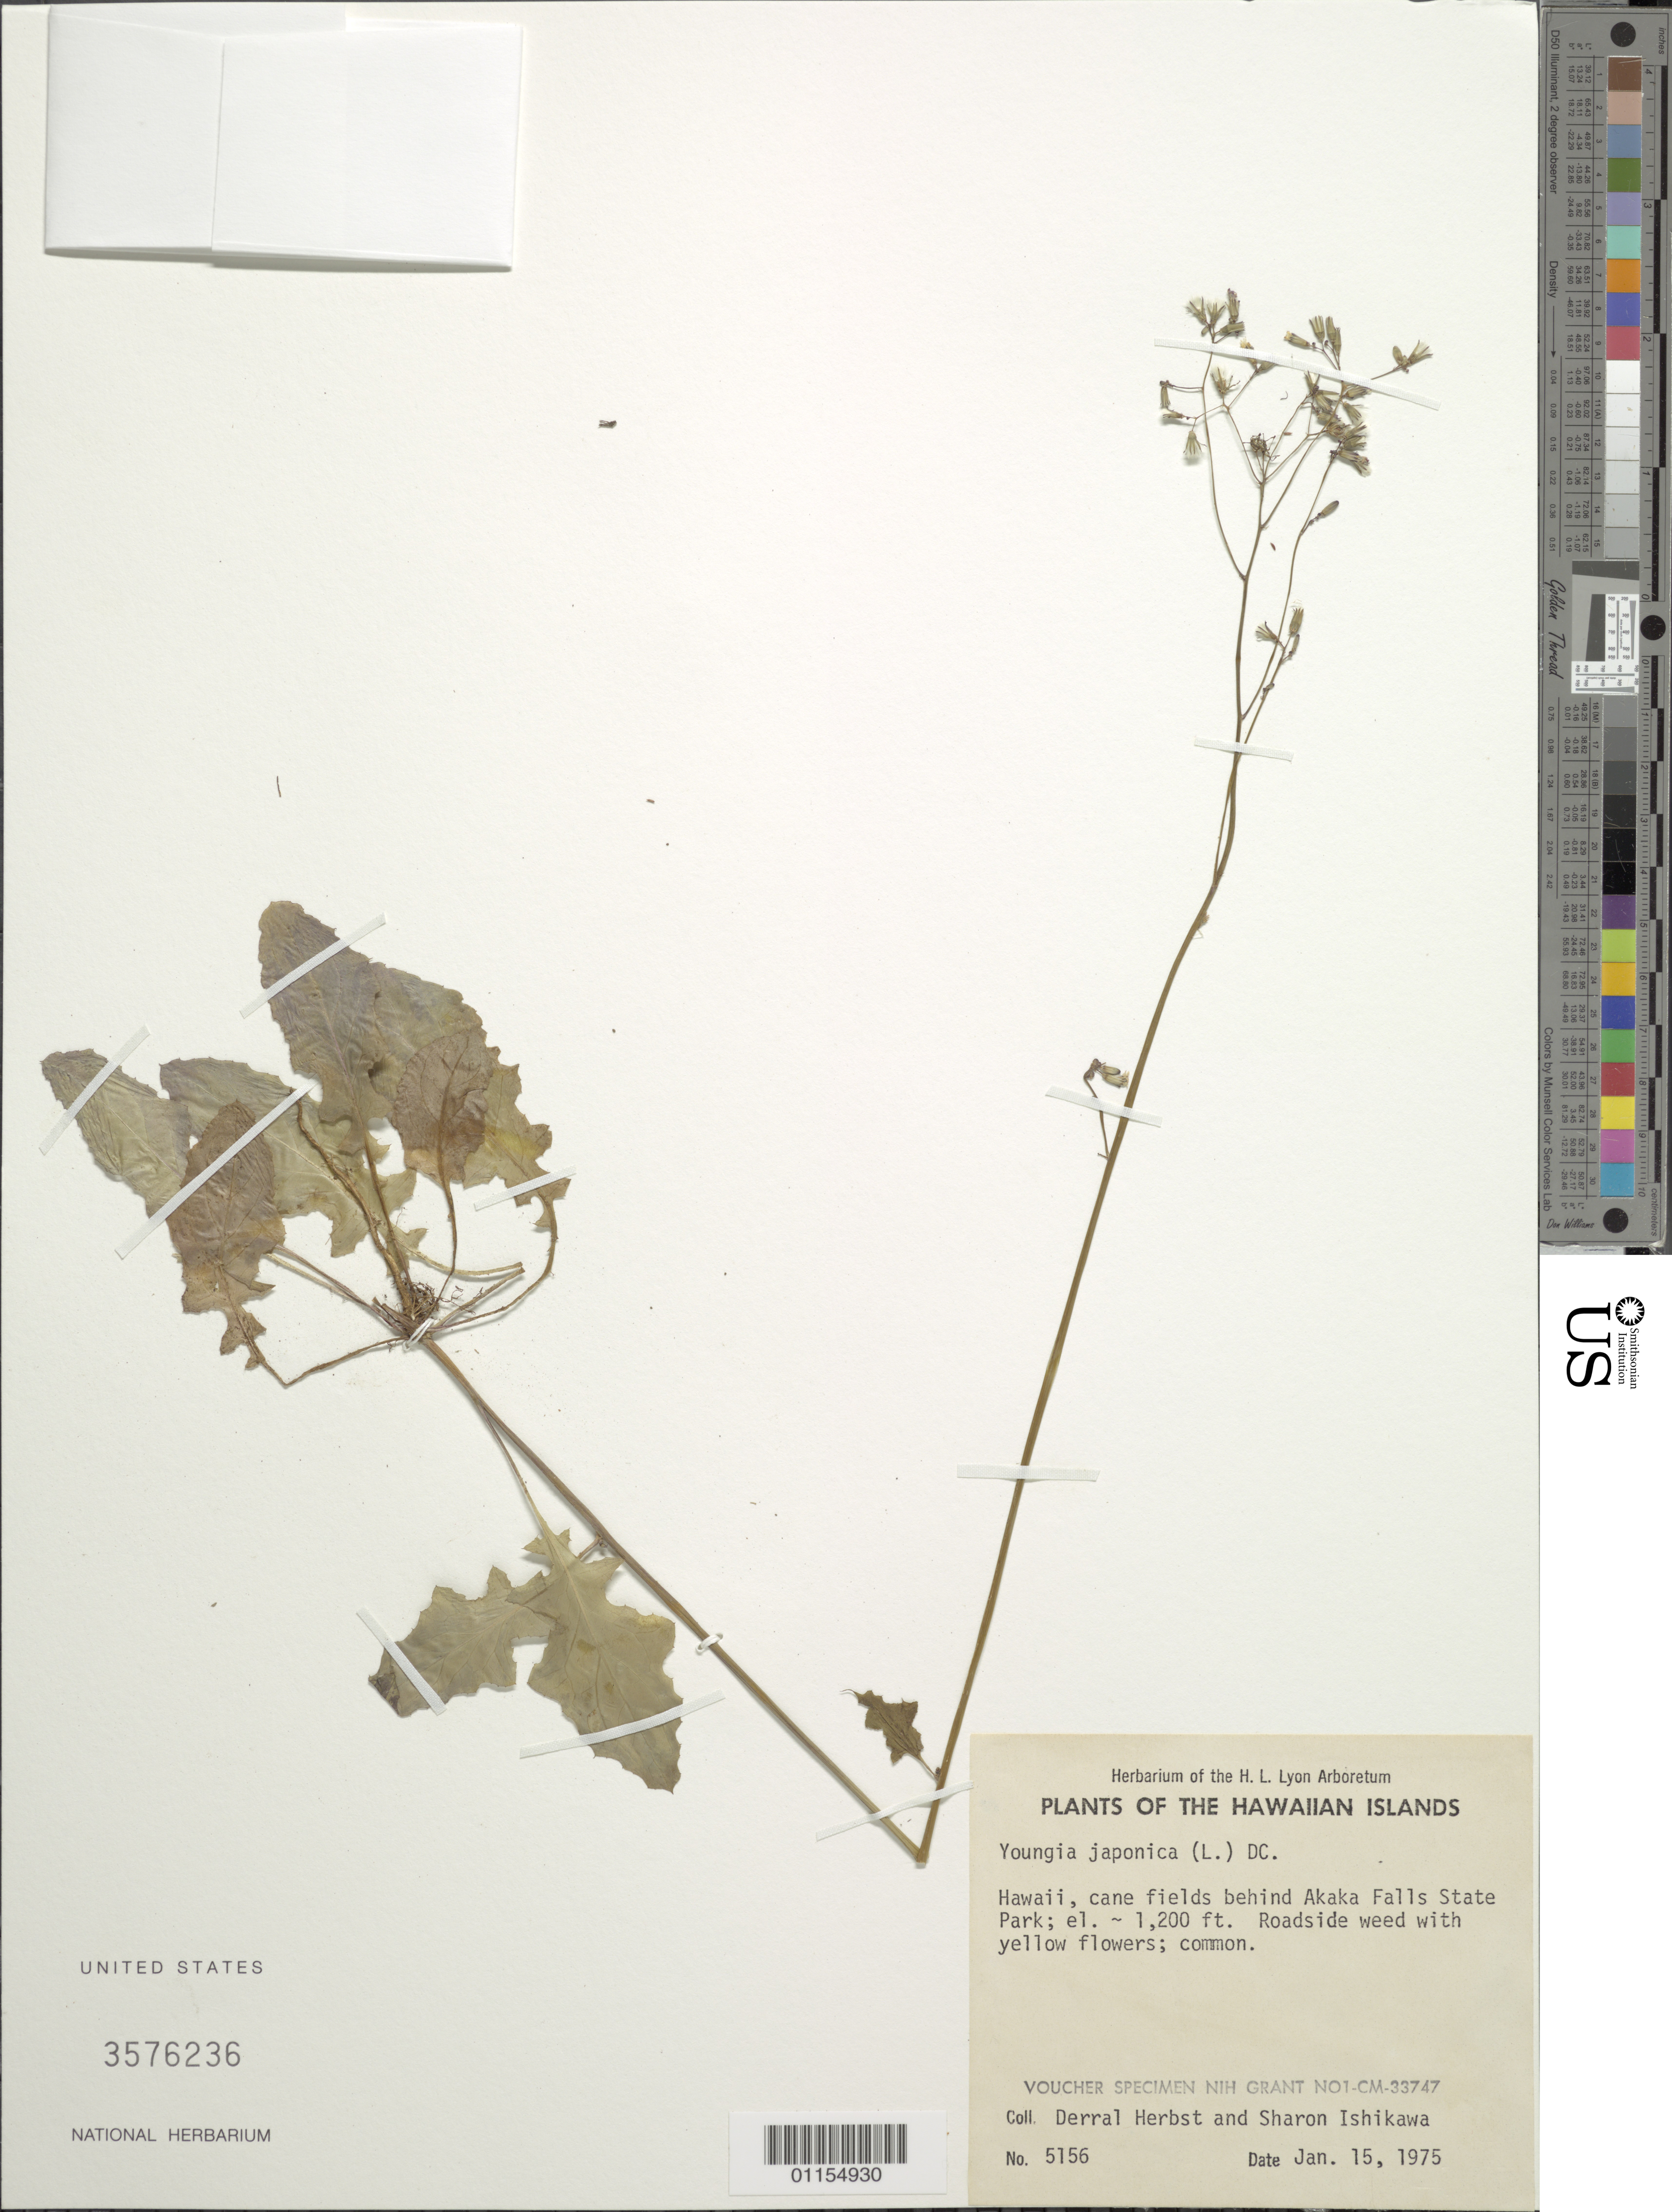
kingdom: Plantae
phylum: Tracheophyta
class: Magnoliopsida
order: Asterales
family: Asteraceae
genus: Youngia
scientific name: Youngia japonica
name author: (L.) DC.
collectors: D. R. Herbst & S. Ishikawa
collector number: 5156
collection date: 1975-01-15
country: United States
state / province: Hawaii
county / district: Hawaii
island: Hawaii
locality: Cane fields behind Akaka Falls State Park.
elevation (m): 366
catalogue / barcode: US 3576236